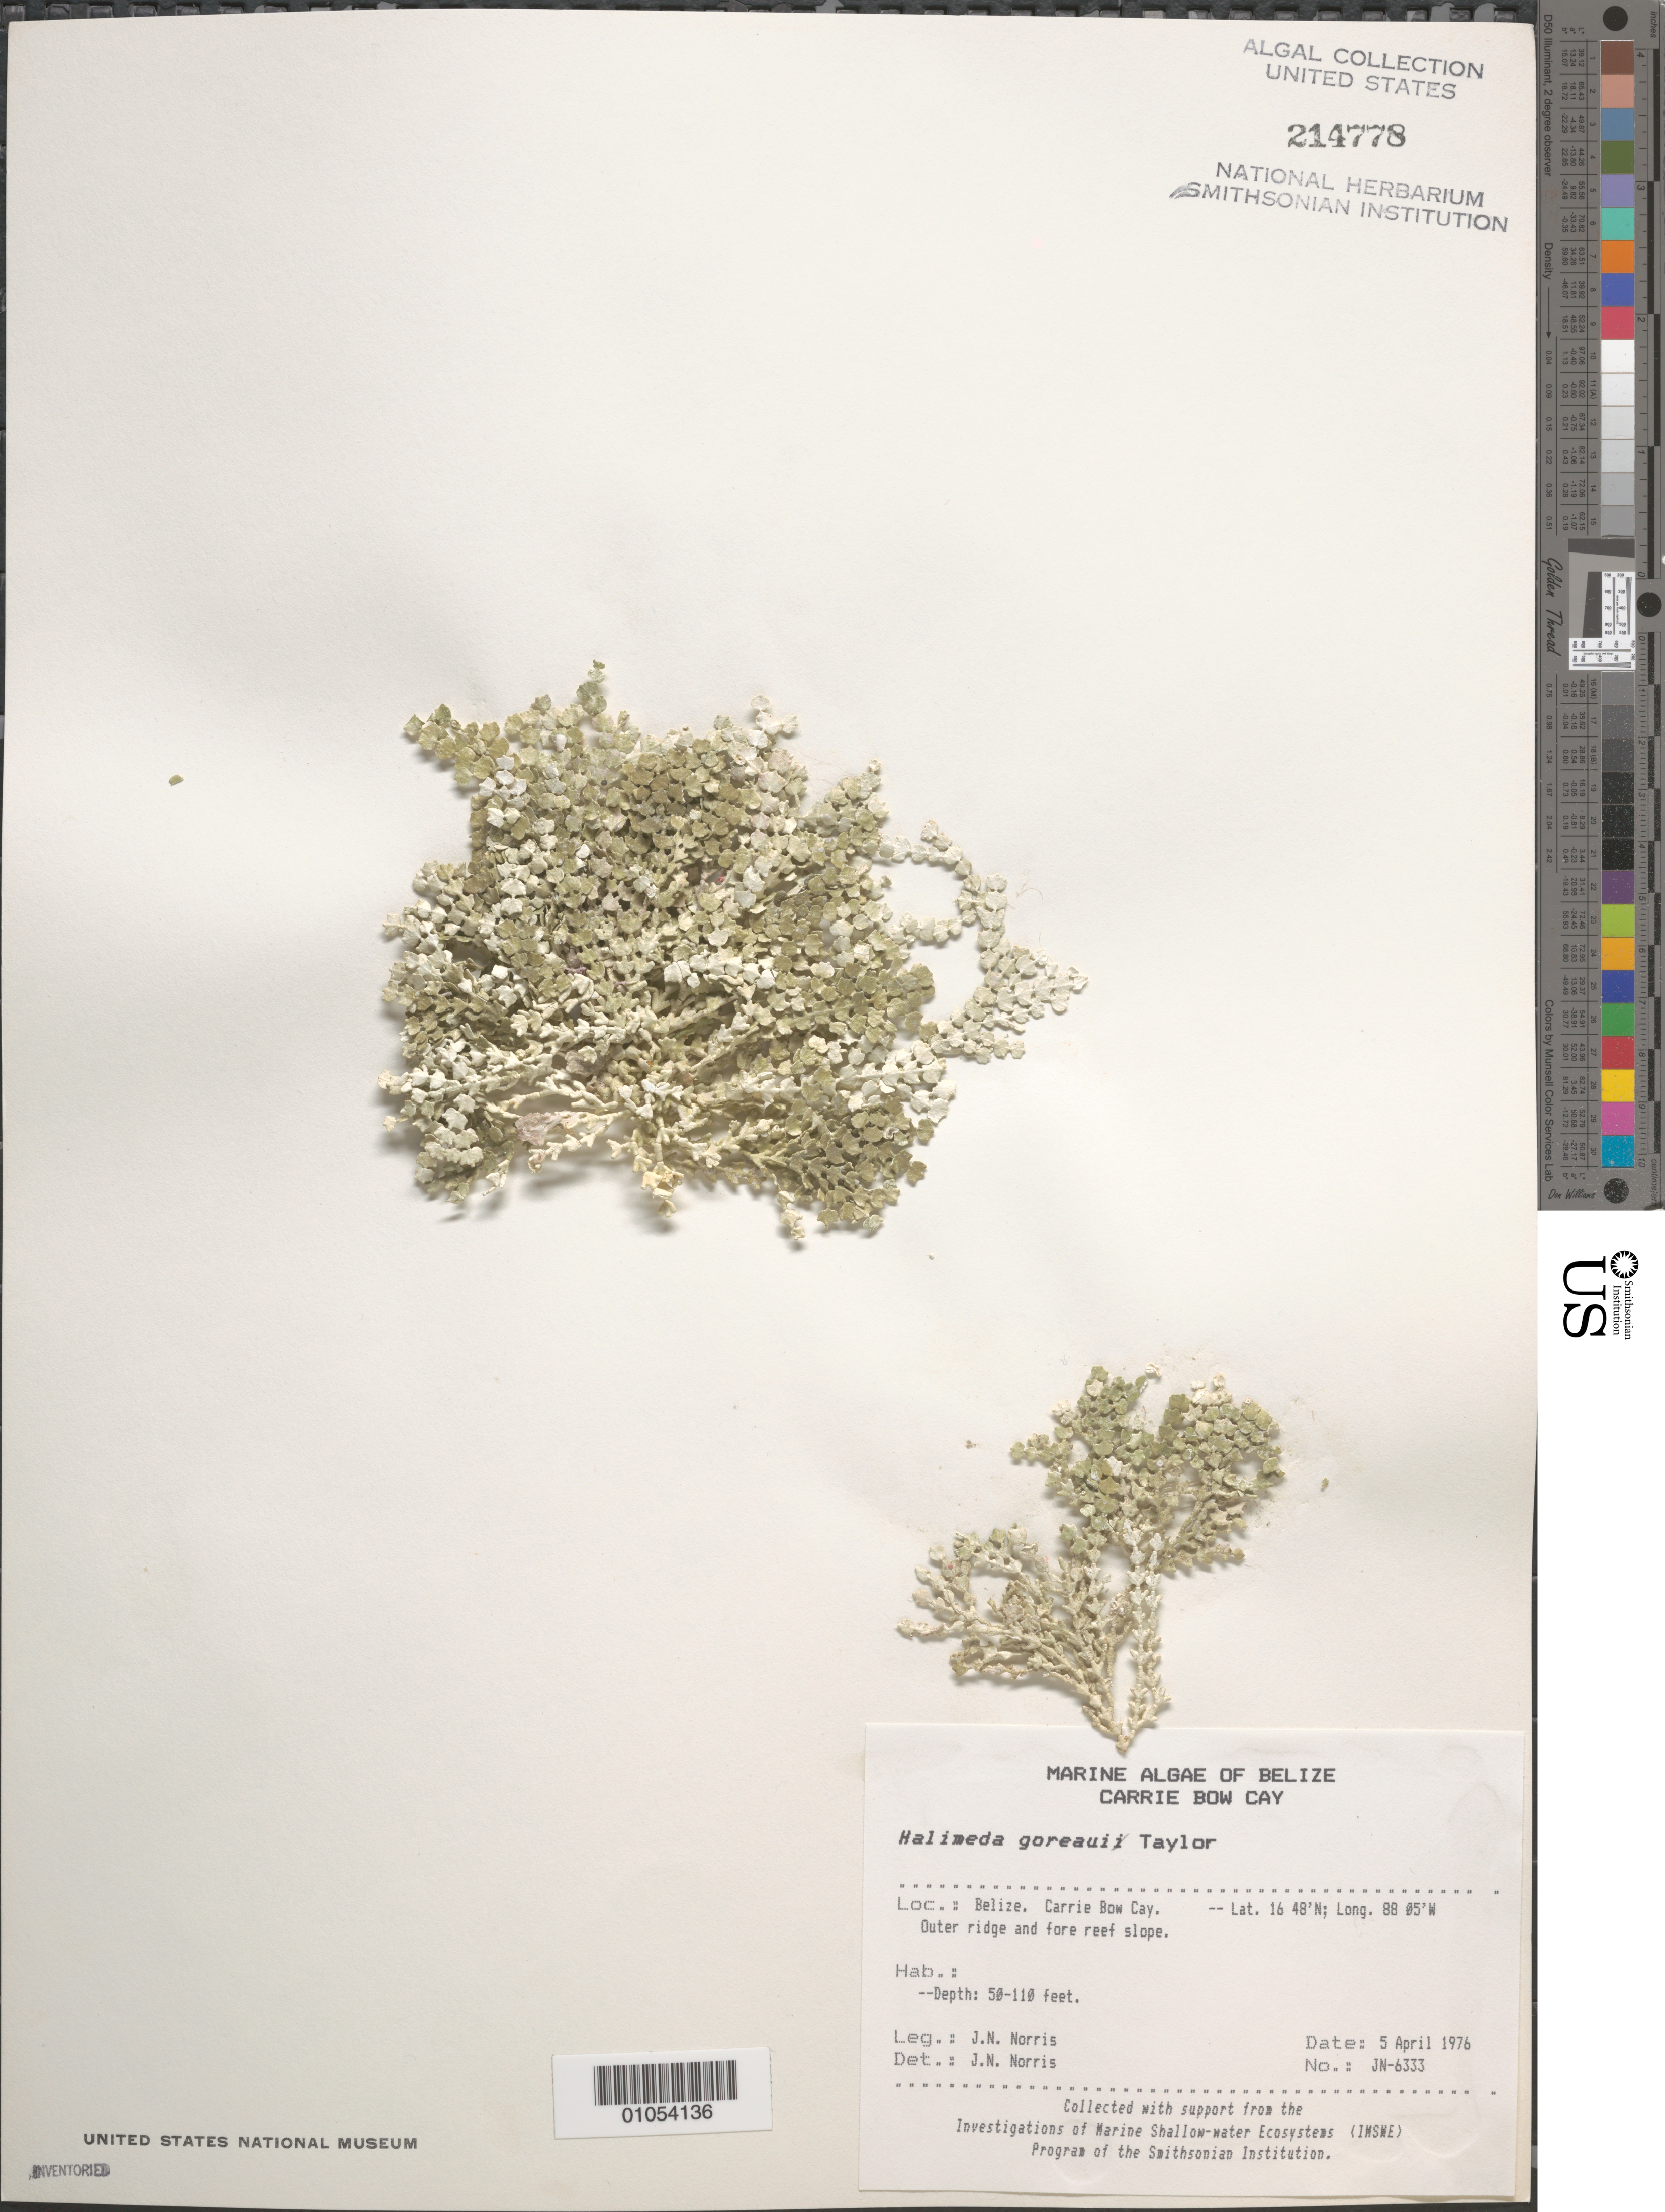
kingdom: Plantae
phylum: Chlorophyta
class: Ulvophyceae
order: Bryopsidales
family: Halimedaceae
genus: Halimeda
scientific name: Halimeda goreaui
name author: W.R. Taylor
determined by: Norris, James N.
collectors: J. N. Norris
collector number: JN-6333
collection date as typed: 05 Apr 1976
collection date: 1976-04-05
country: Belize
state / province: Stann Creek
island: Carrie Bow Cay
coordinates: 16 48'N, 88 05'W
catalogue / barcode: US 214778